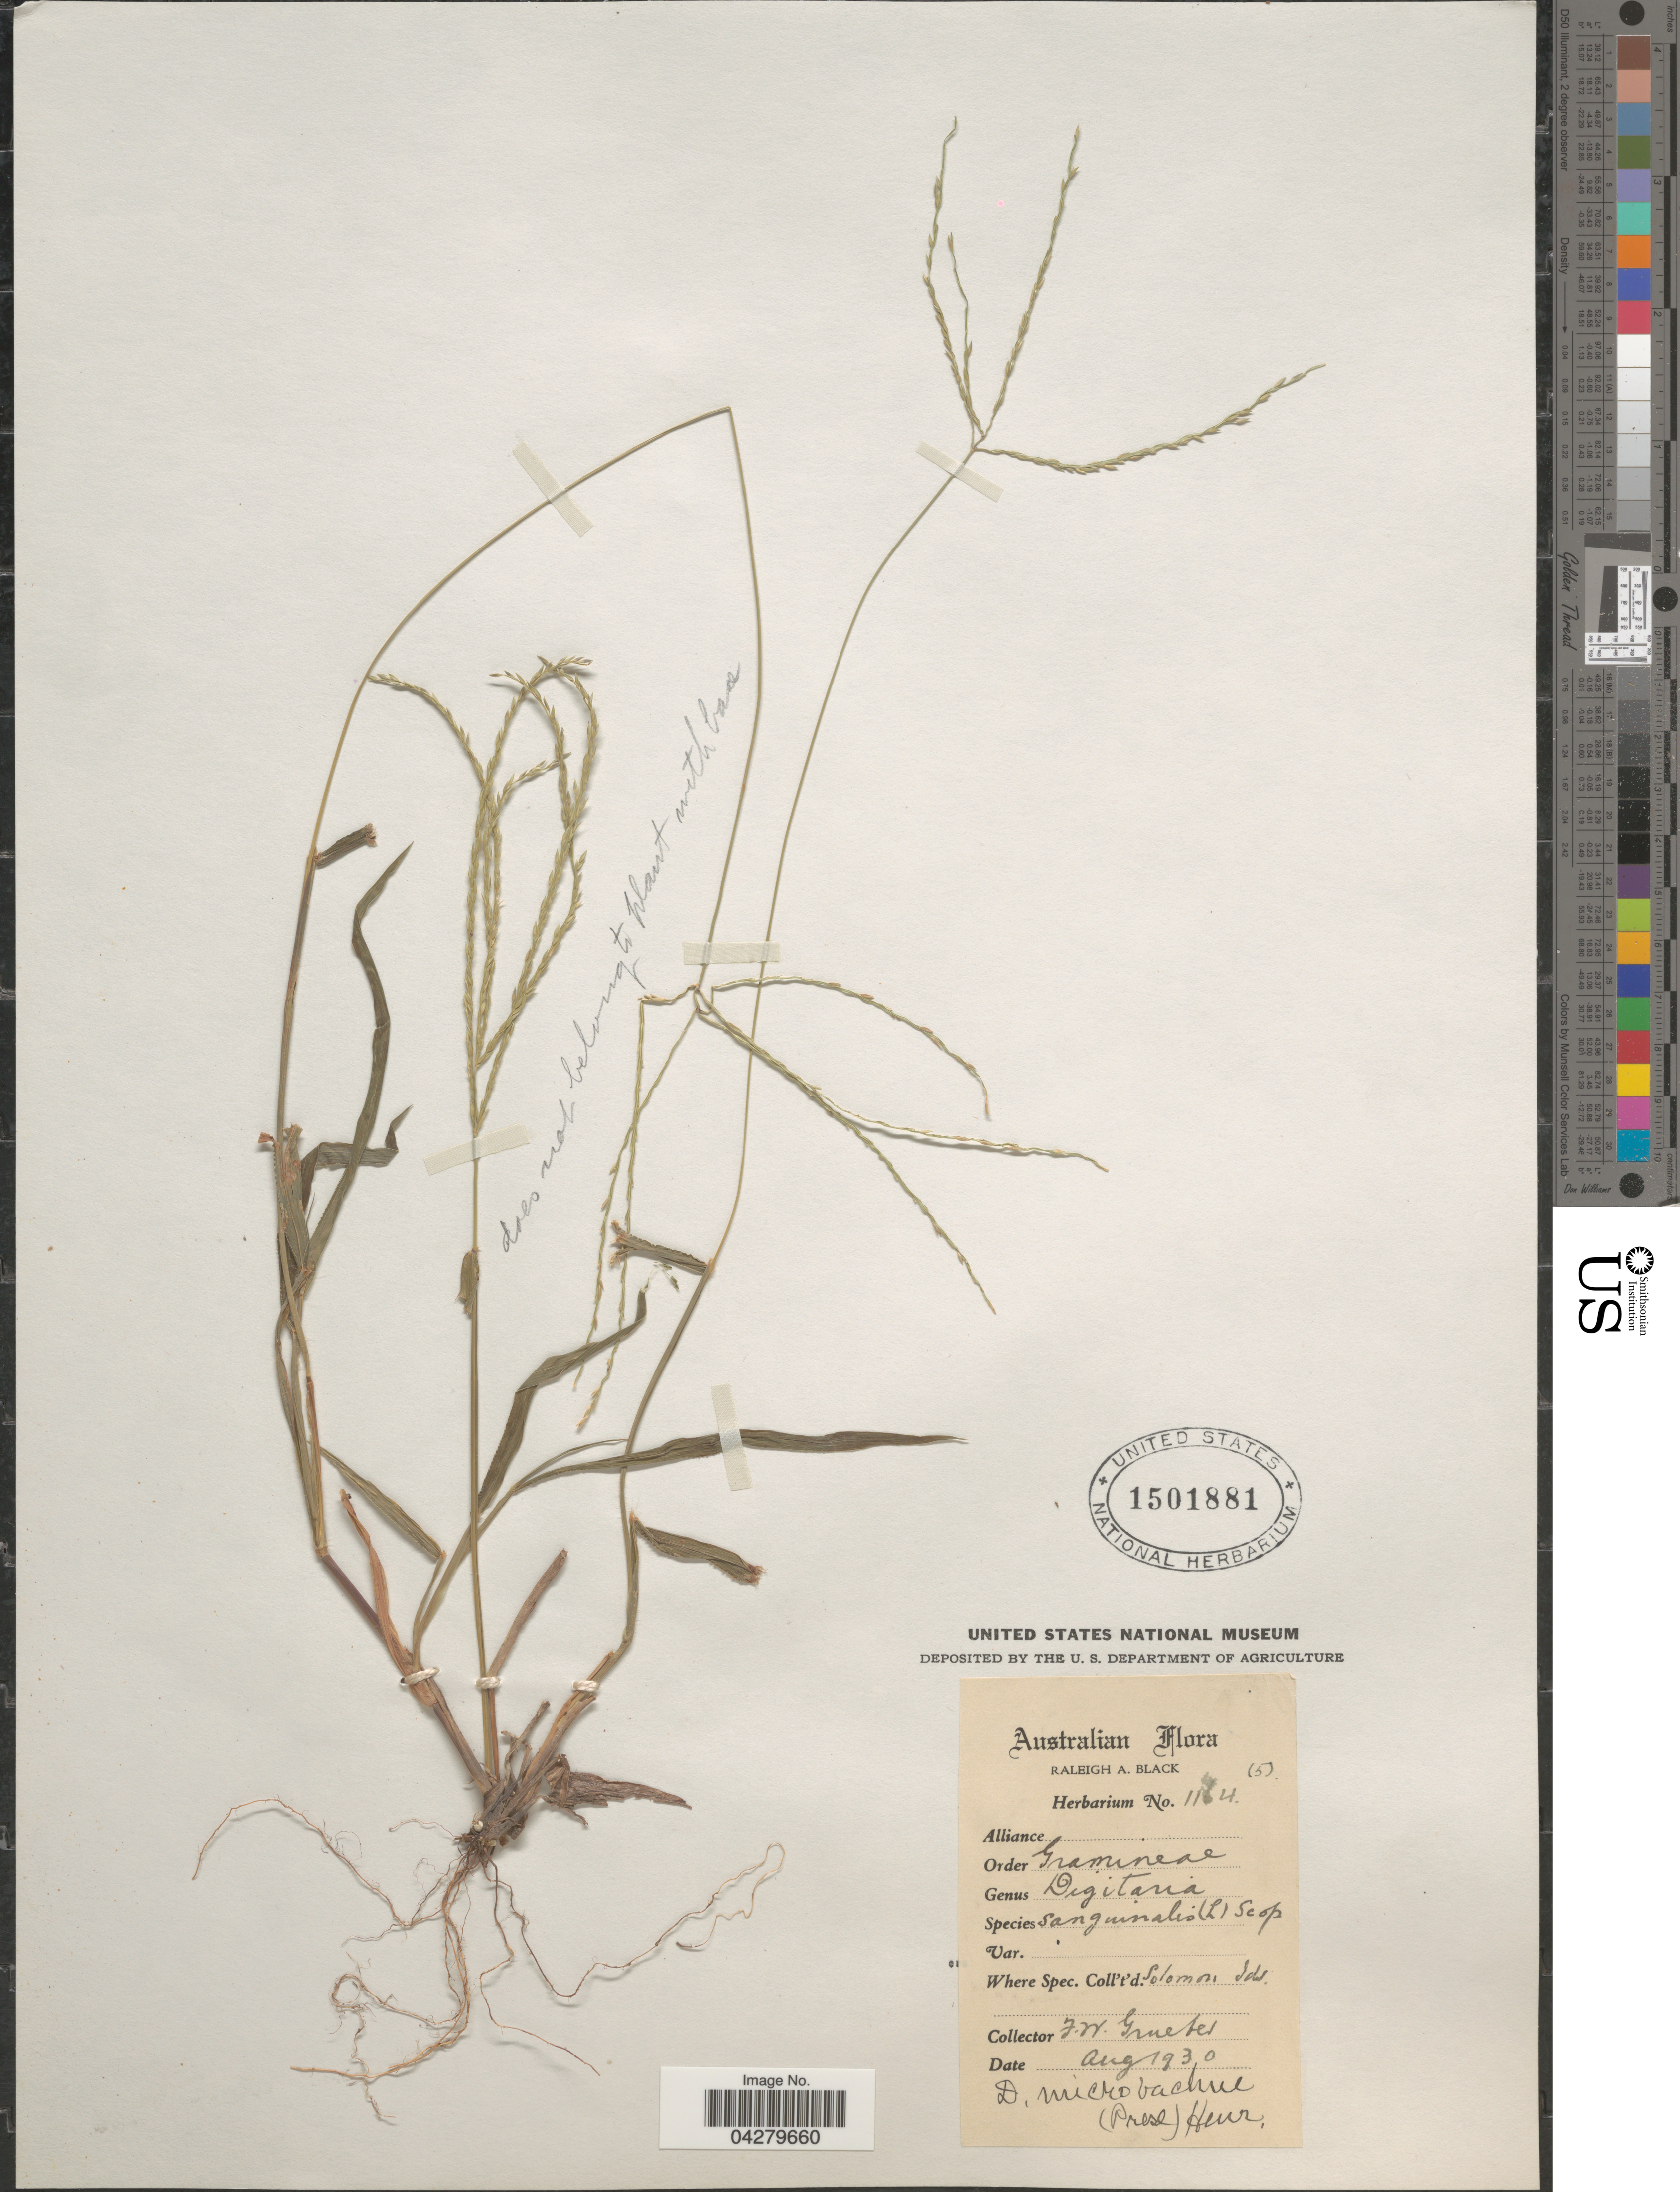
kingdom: Plantae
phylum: Tracheophyta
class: Liliopsida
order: Poales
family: Poaceae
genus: Digitaria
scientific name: Digitaria sanguinalis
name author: (L.) Scop.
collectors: F. Gruetes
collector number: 1164/53?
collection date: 1930-08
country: Australia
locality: Solomon Ids.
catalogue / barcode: US 1501881